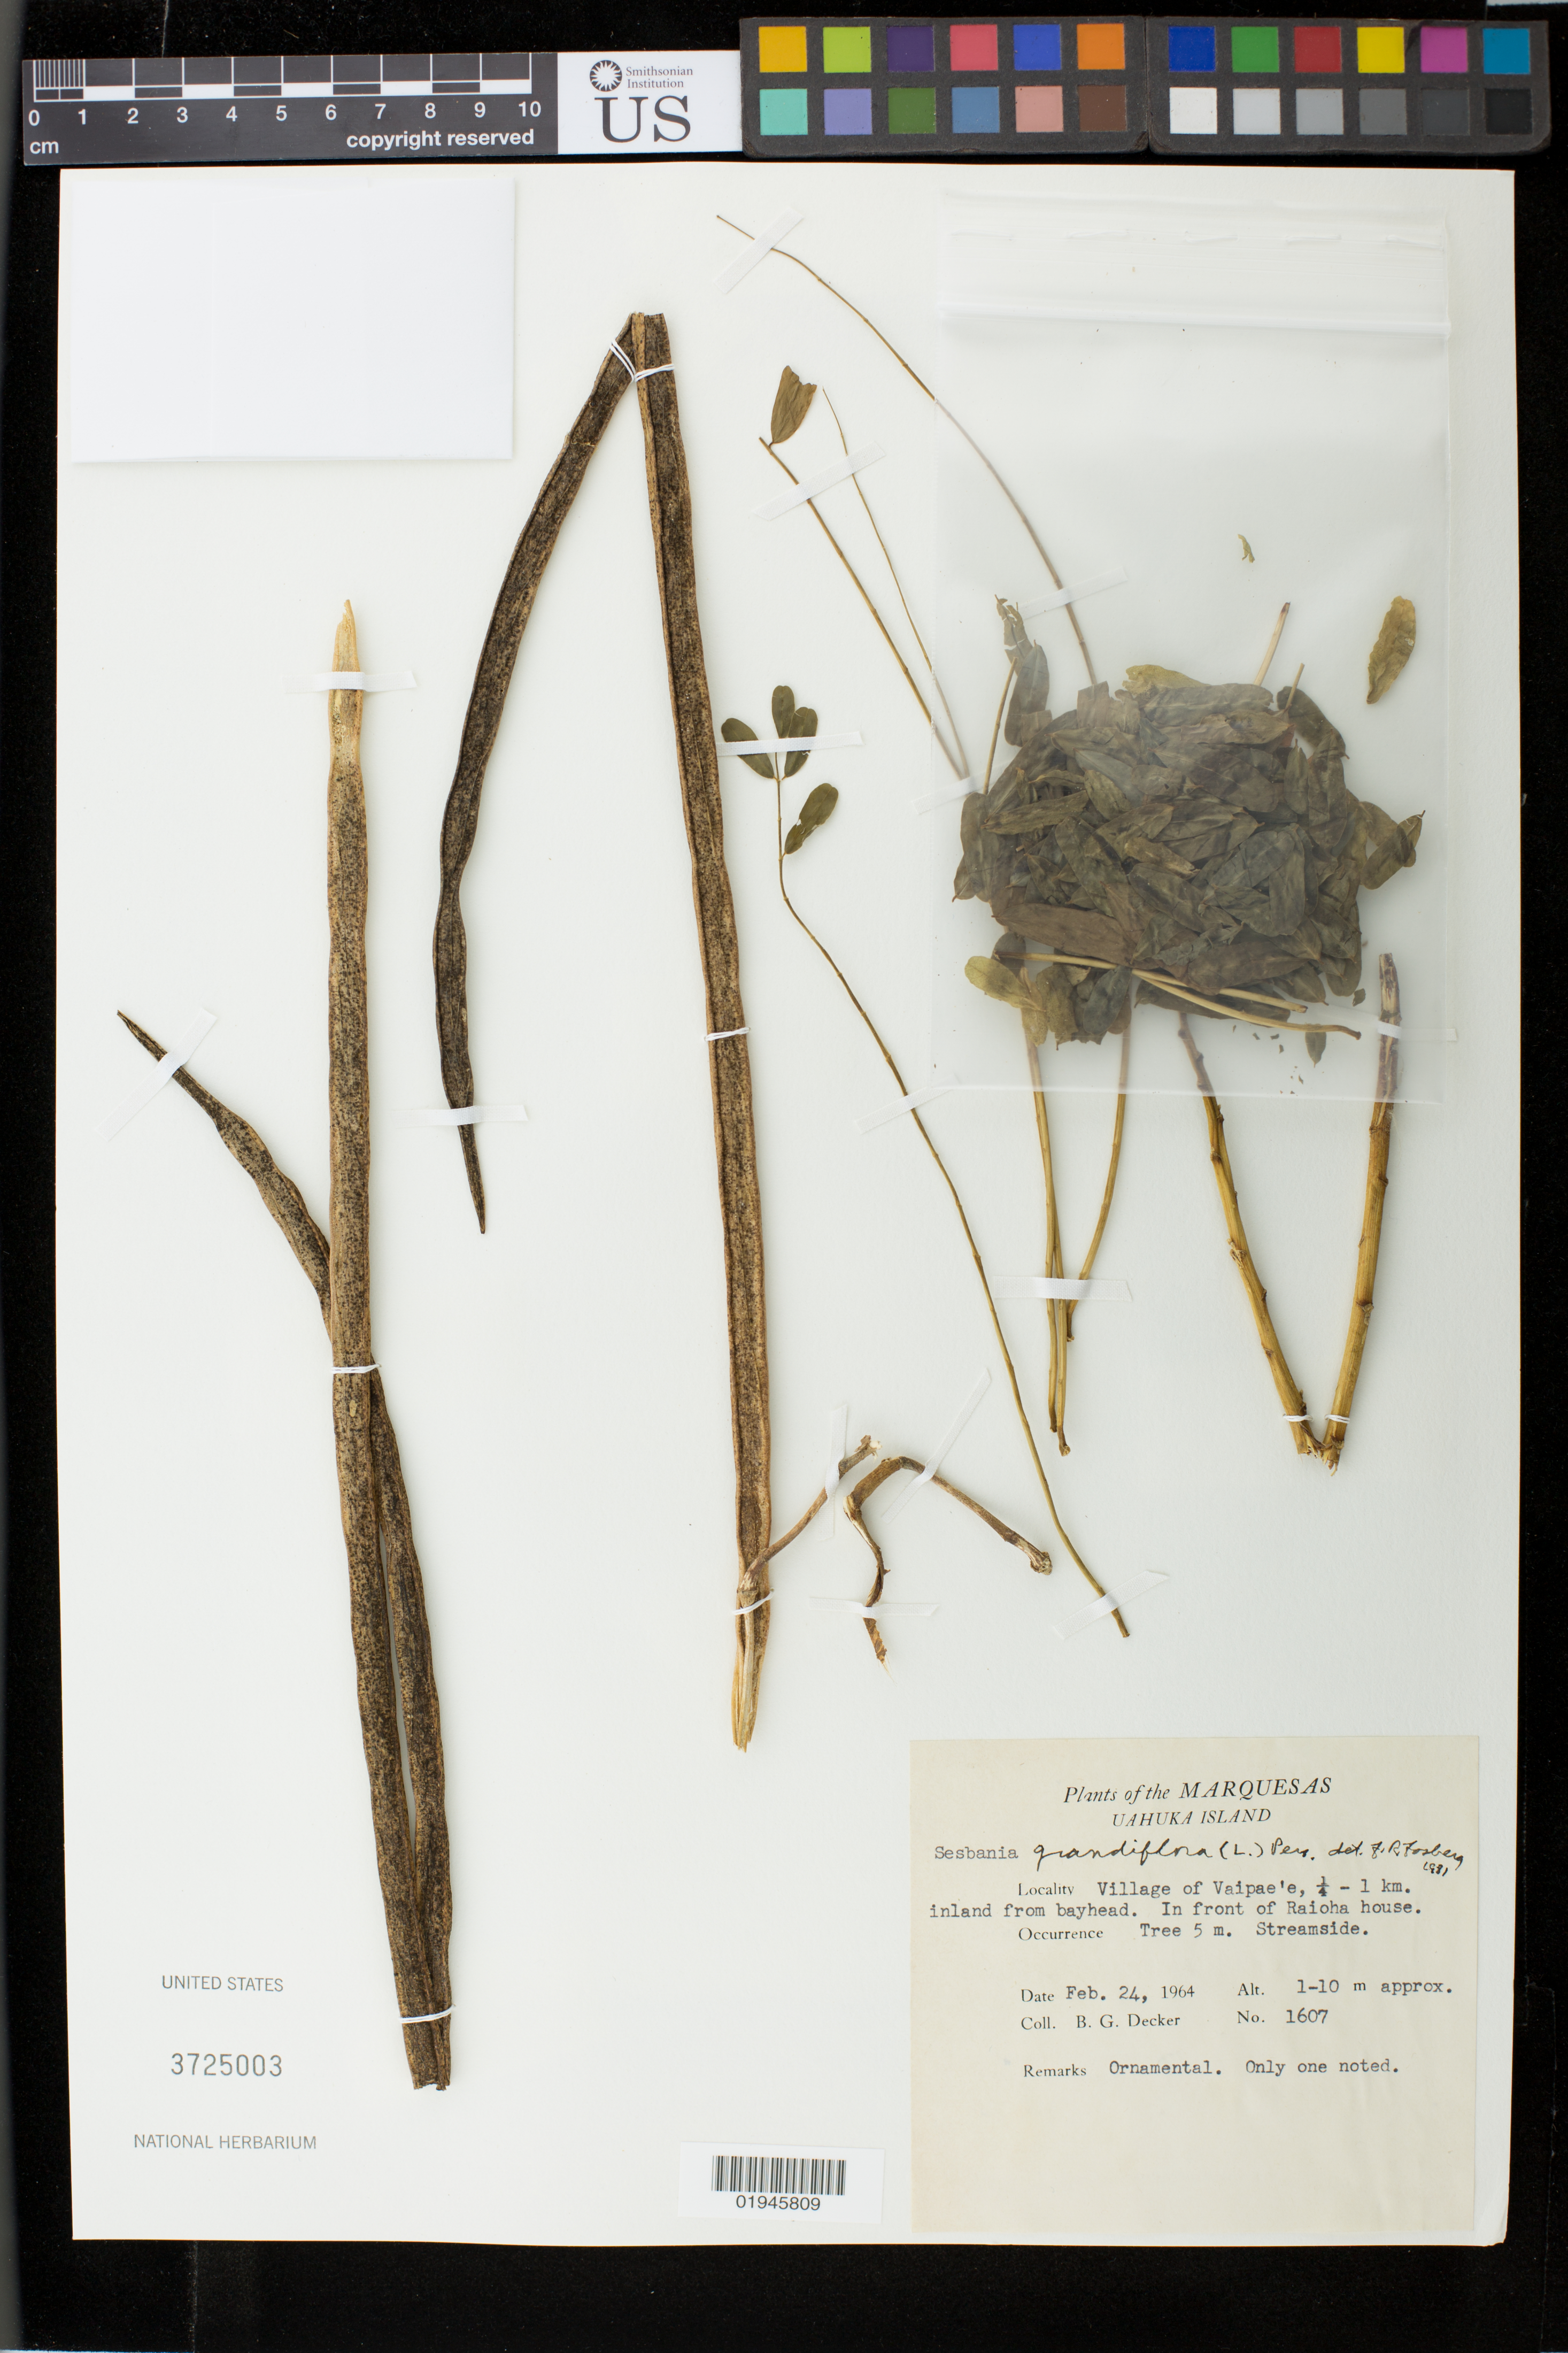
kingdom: Plantae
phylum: Tracheophyta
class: Magnoliopsida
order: Fabales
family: Fabaceae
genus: Sesbania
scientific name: Sesbania grandiflora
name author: (L.) Poir.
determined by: Fosberg, F. R.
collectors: B. G. Decker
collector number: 1607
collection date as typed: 24 February 1964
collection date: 1964-02-24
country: French Polynesia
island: Ua Huka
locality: Vaipae'e village, 0.25-1 km inland from bayhead, in front of Raioha house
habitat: Streamside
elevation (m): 1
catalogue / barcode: US 3725003